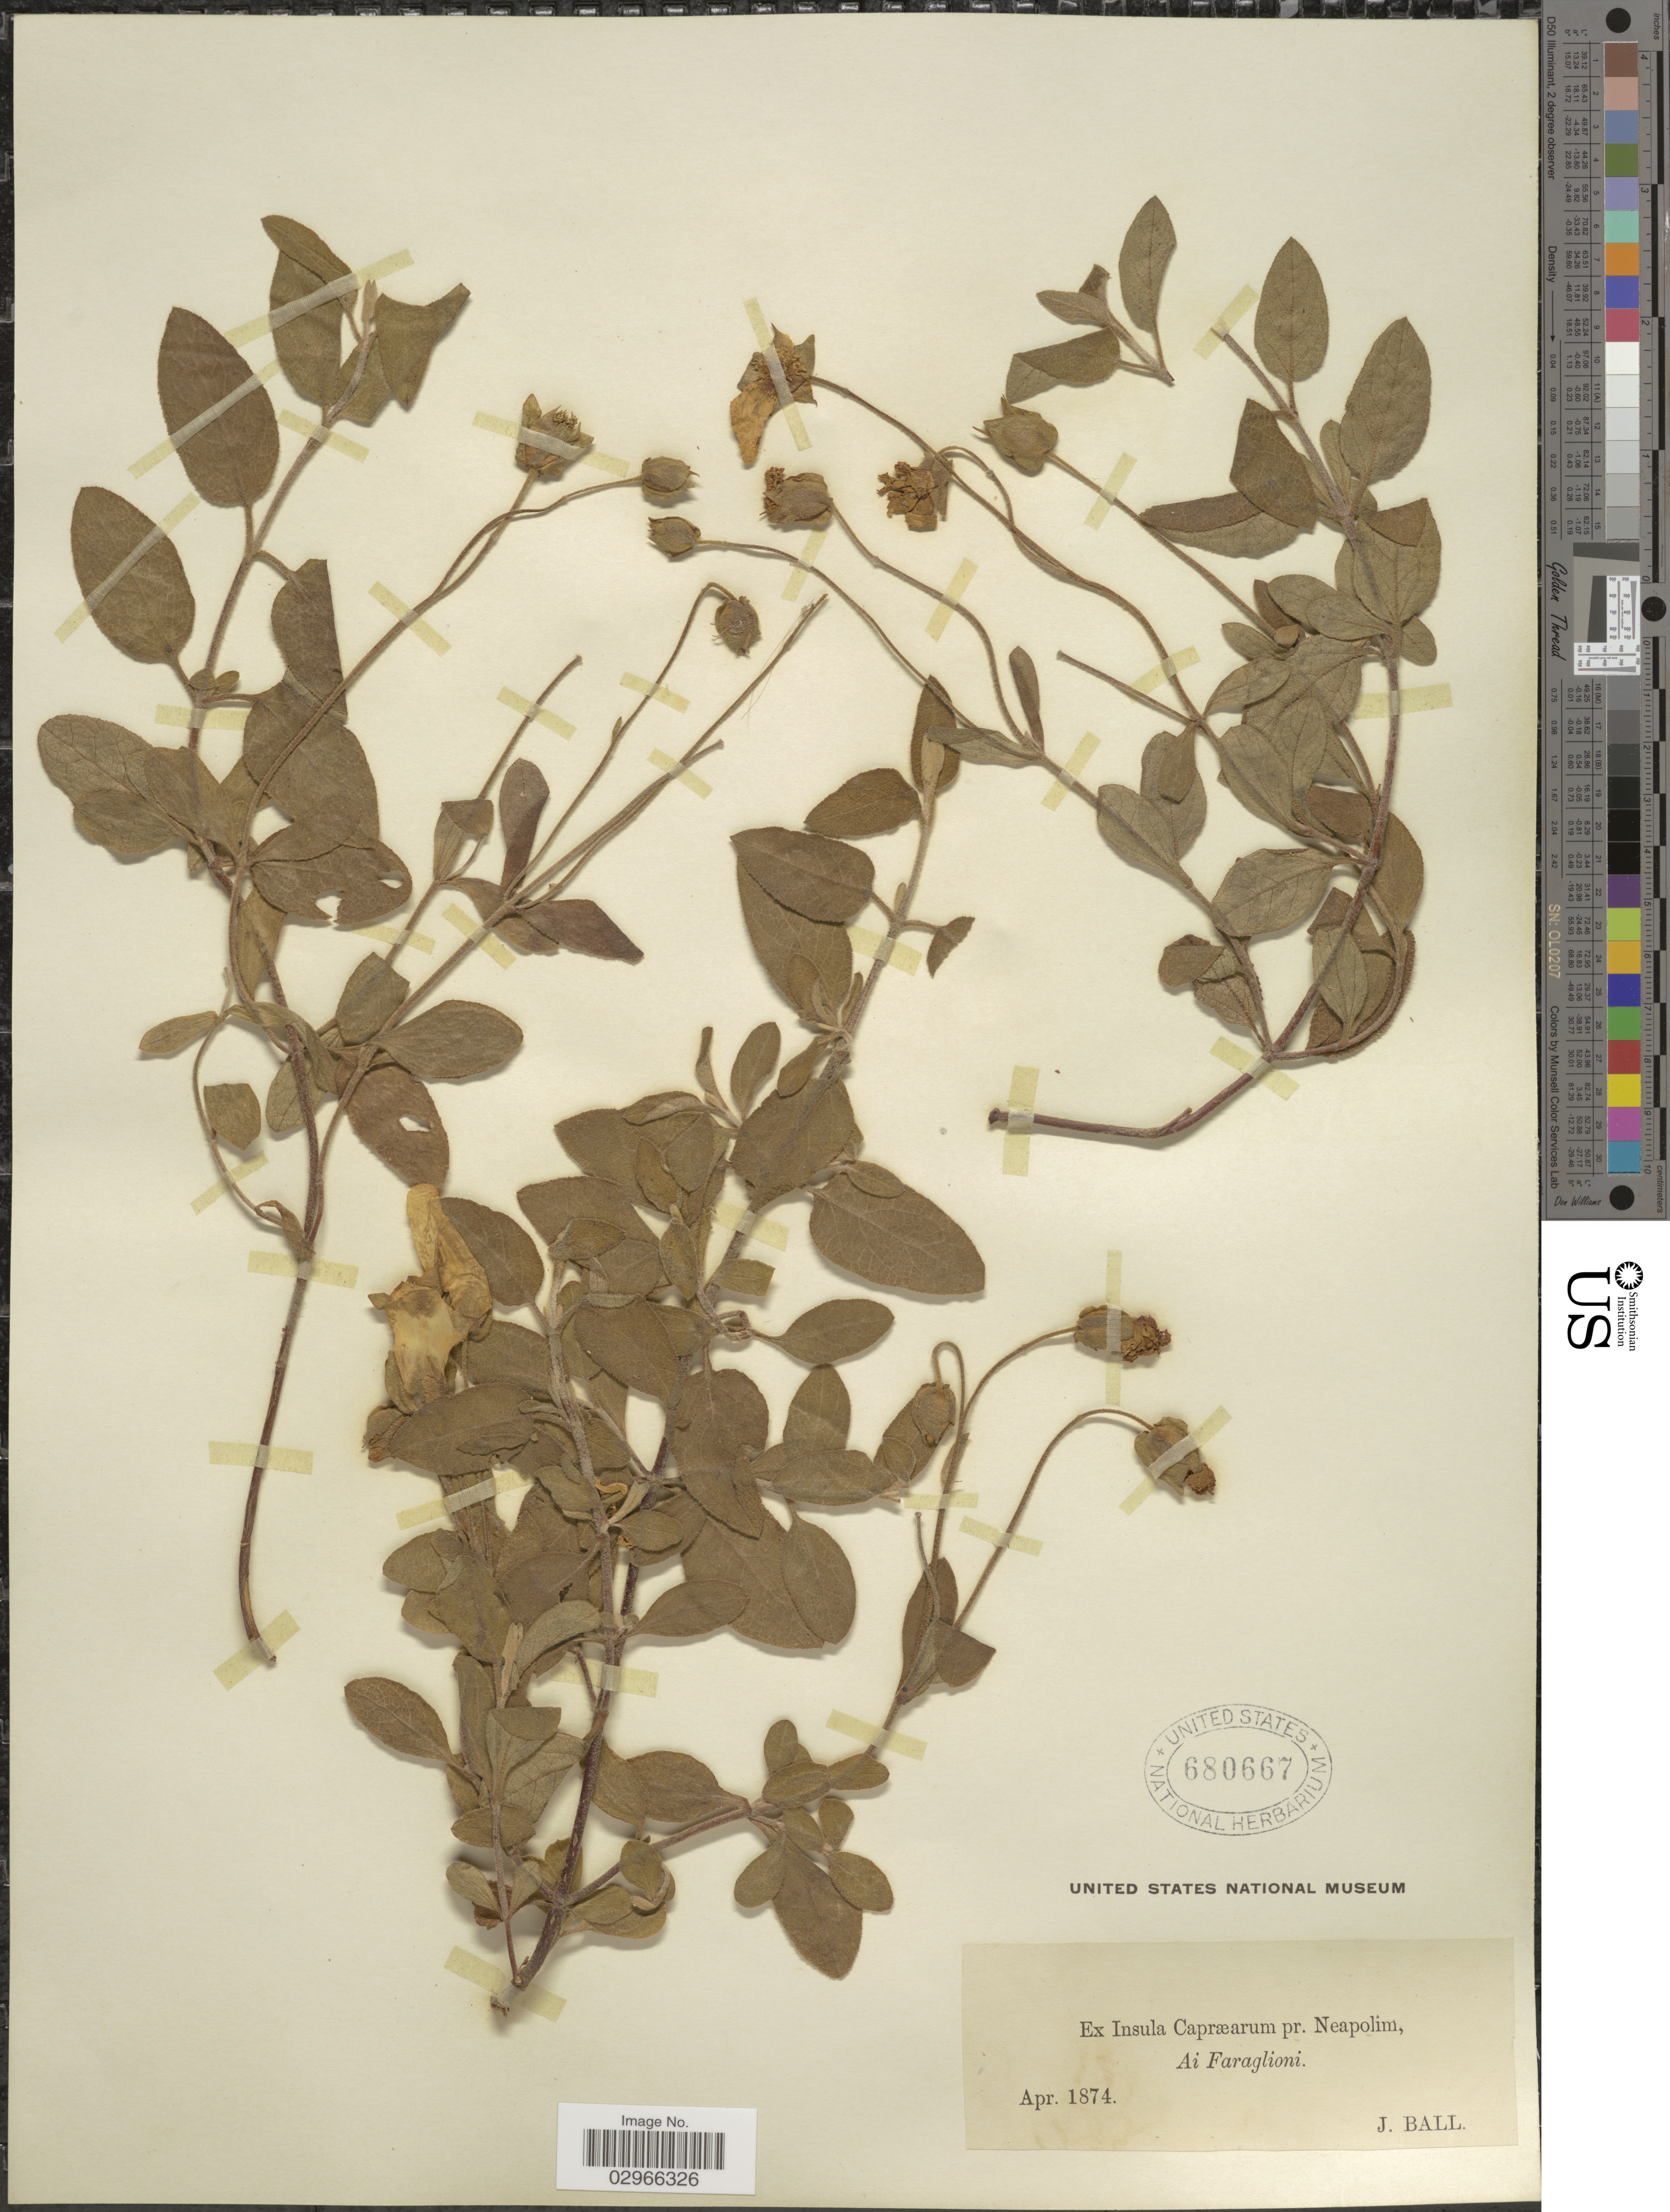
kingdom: Plantae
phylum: Tracheophyta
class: Magnoliopsida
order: Malvales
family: Cistaceae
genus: Cistus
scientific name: Cistus sp.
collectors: J. Ball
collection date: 1874-04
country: Italy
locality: Ex Insula Capræarum pr. Neapolim.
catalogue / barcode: US 680667